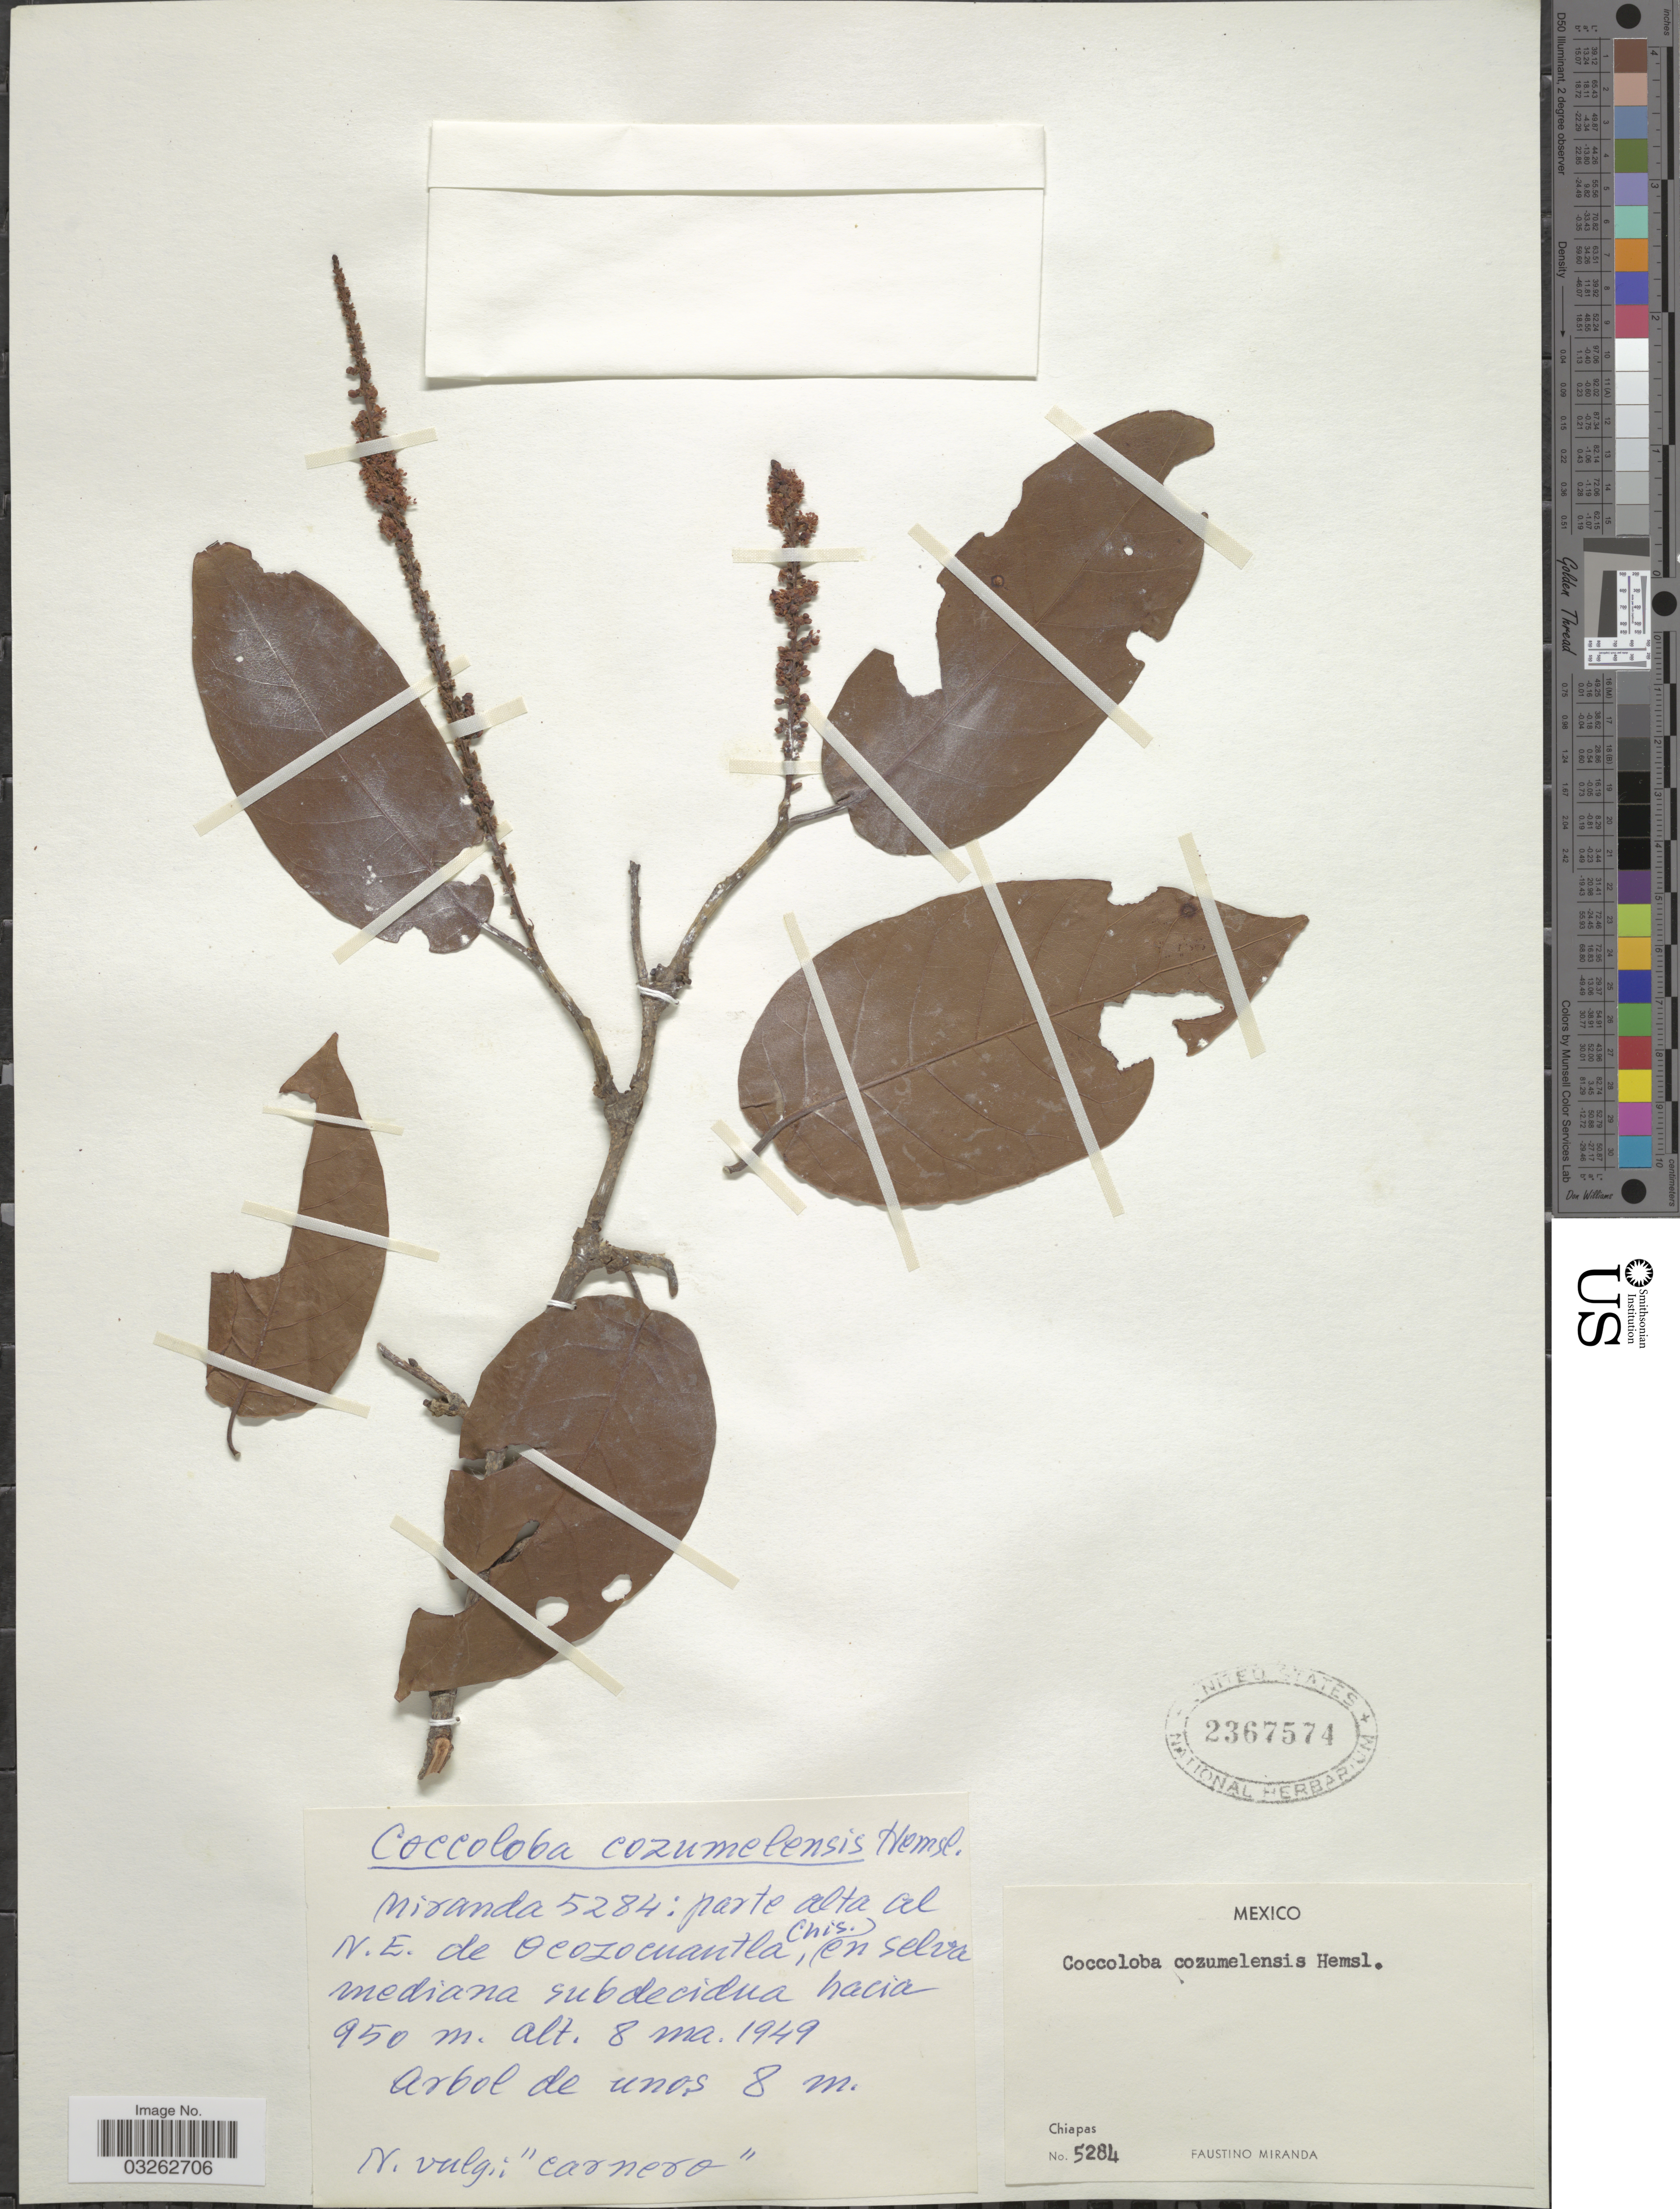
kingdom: Plantae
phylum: Tracheophyta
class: Magnoliopsida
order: Caryophyllales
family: Polygonaceae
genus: Coccoloba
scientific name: Coccoloba cozumelensis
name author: Hemsl.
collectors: F. Miranda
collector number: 5284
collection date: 1949-05-08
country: Mexico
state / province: Chiapas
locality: Parte alta al N.E. de Ocozocuantla, Chis. en selva mediana subdecidua hacia.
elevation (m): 950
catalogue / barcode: US 2367574